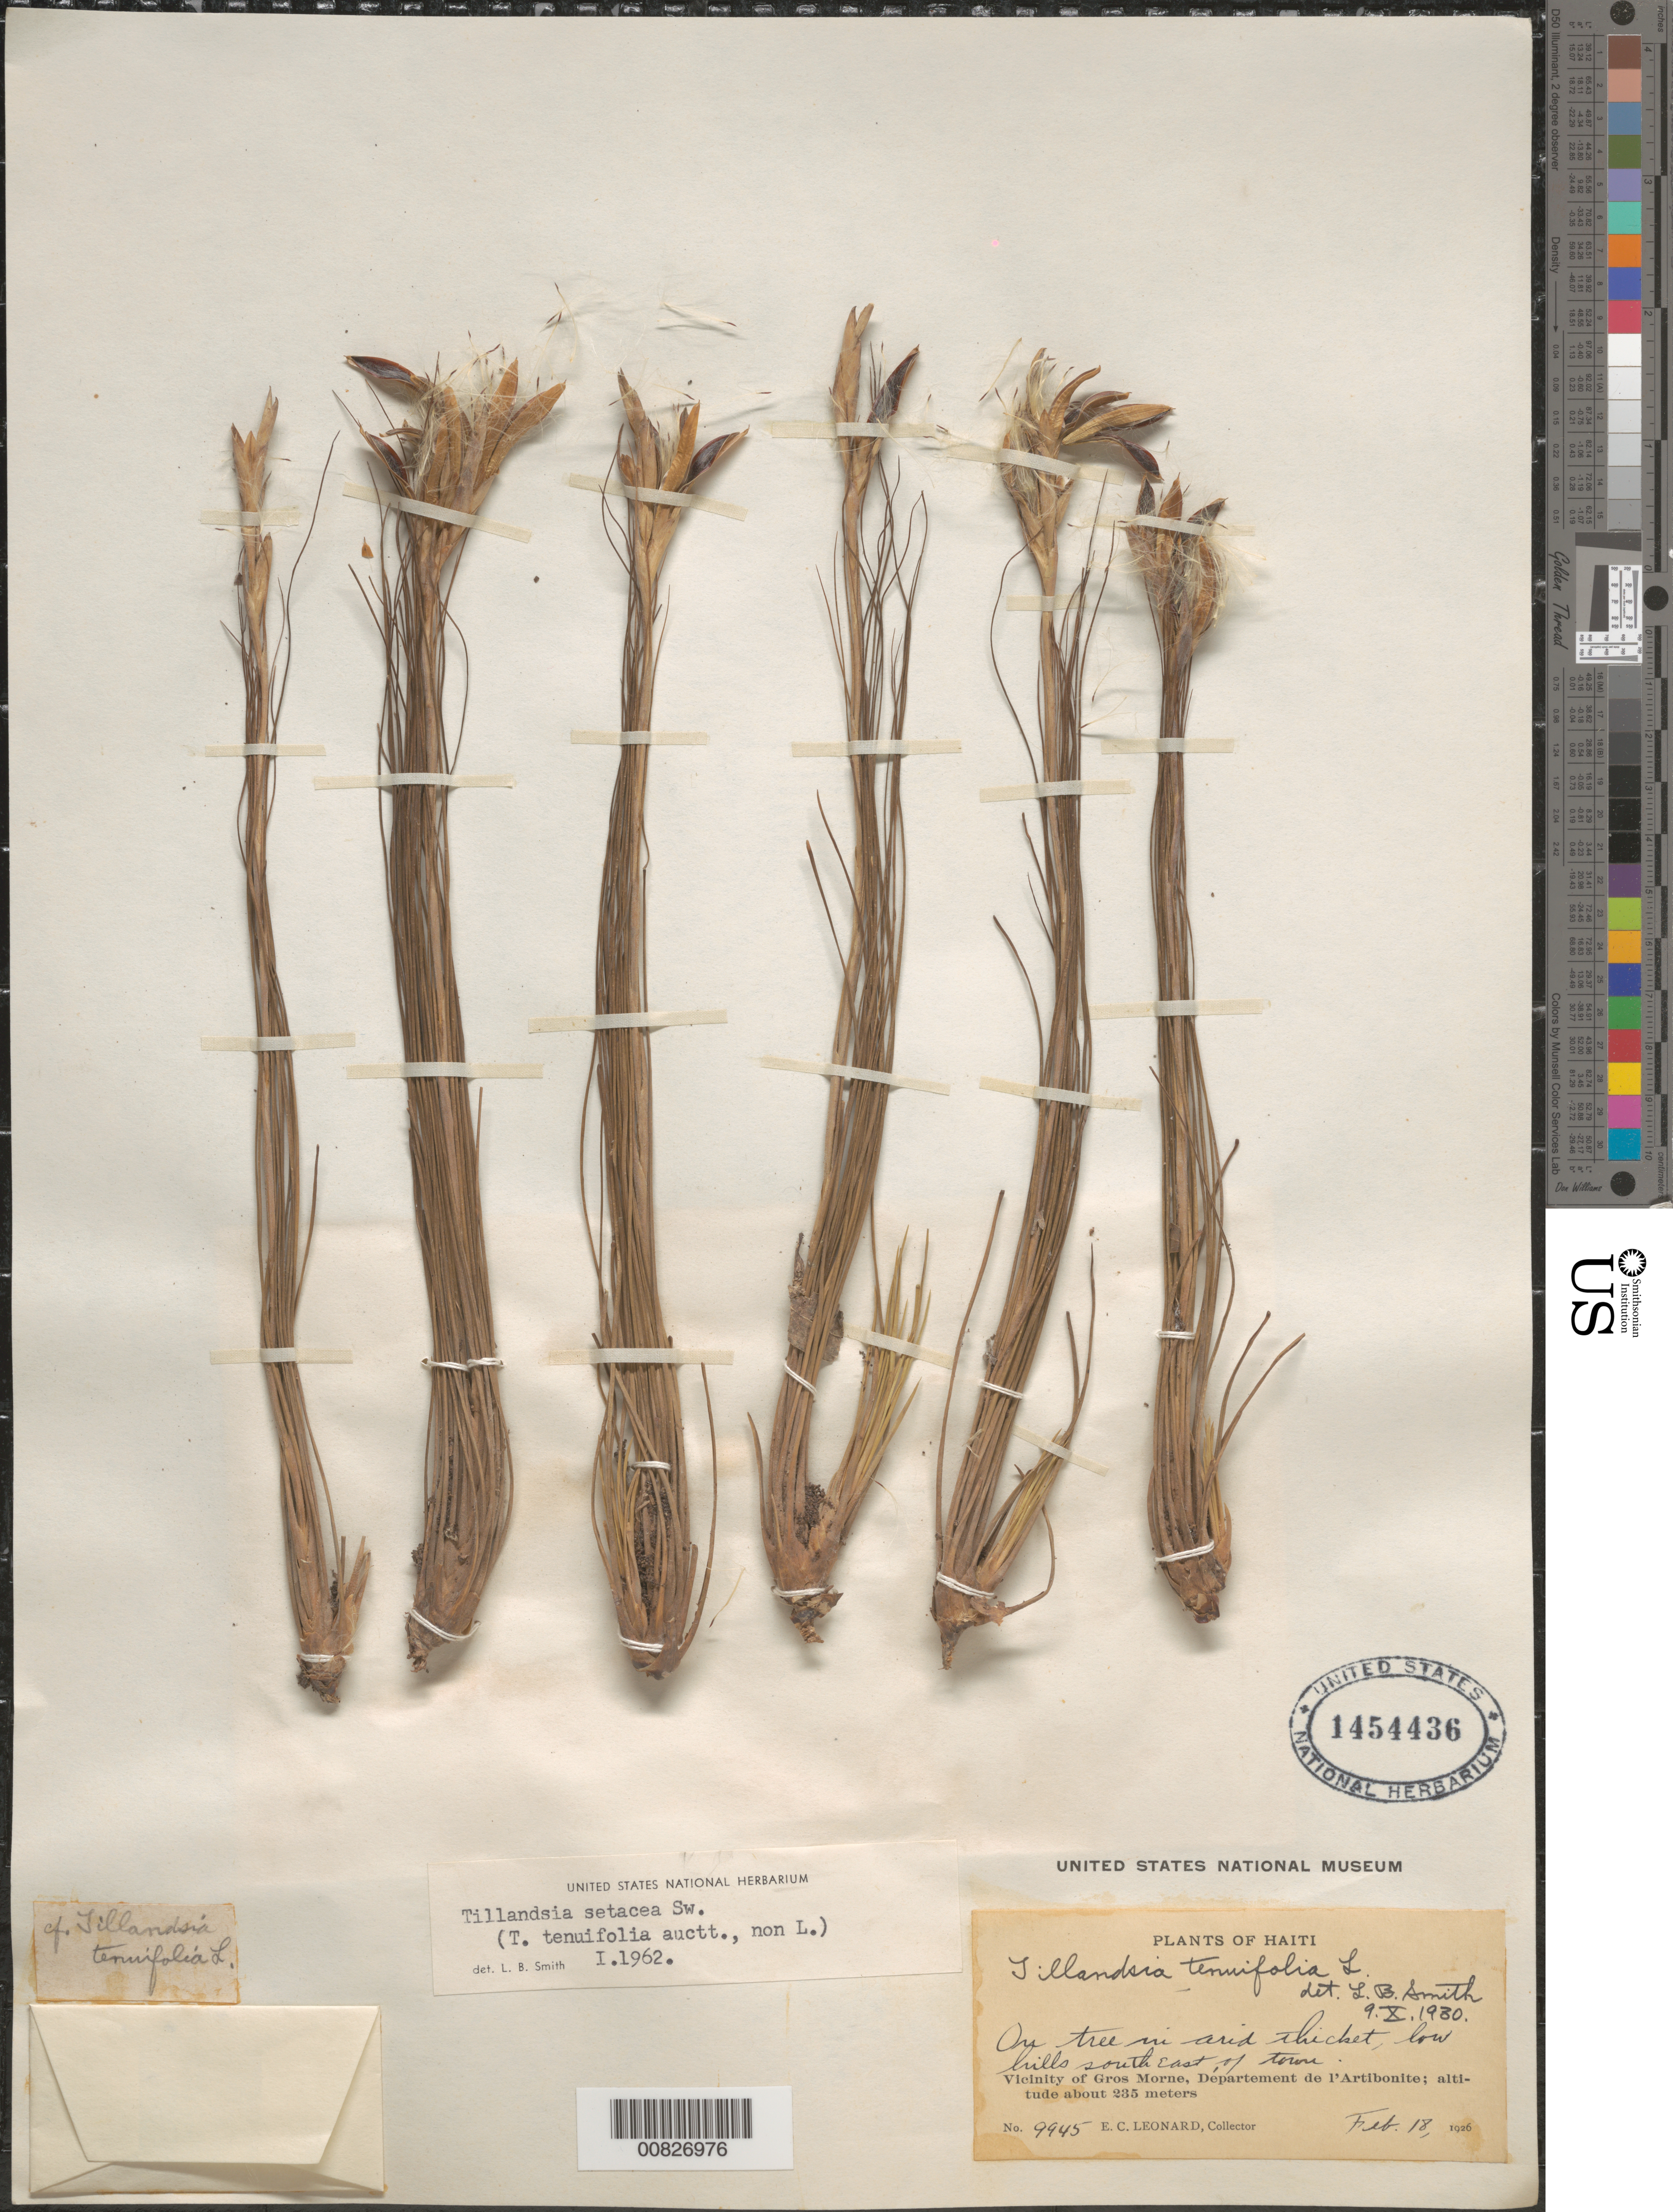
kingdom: Plantae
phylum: Tracheophyta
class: Liliopsida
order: Poales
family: Bromeliaceae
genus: Tillandsia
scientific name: Tillandsia setacea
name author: Sw.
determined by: Smith, Lyman B., (US), NMNH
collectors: E. C. Leonard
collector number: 9945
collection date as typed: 18 Feb 1926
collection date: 1926-02-18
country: Haiti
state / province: Artibonite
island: Hispaniola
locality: Vicinity of Gros Morne, Département de l'Artibonite. Low hills southeast of town.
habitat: On tree. In arid thicket.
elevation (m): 235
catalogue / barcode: US 1454436